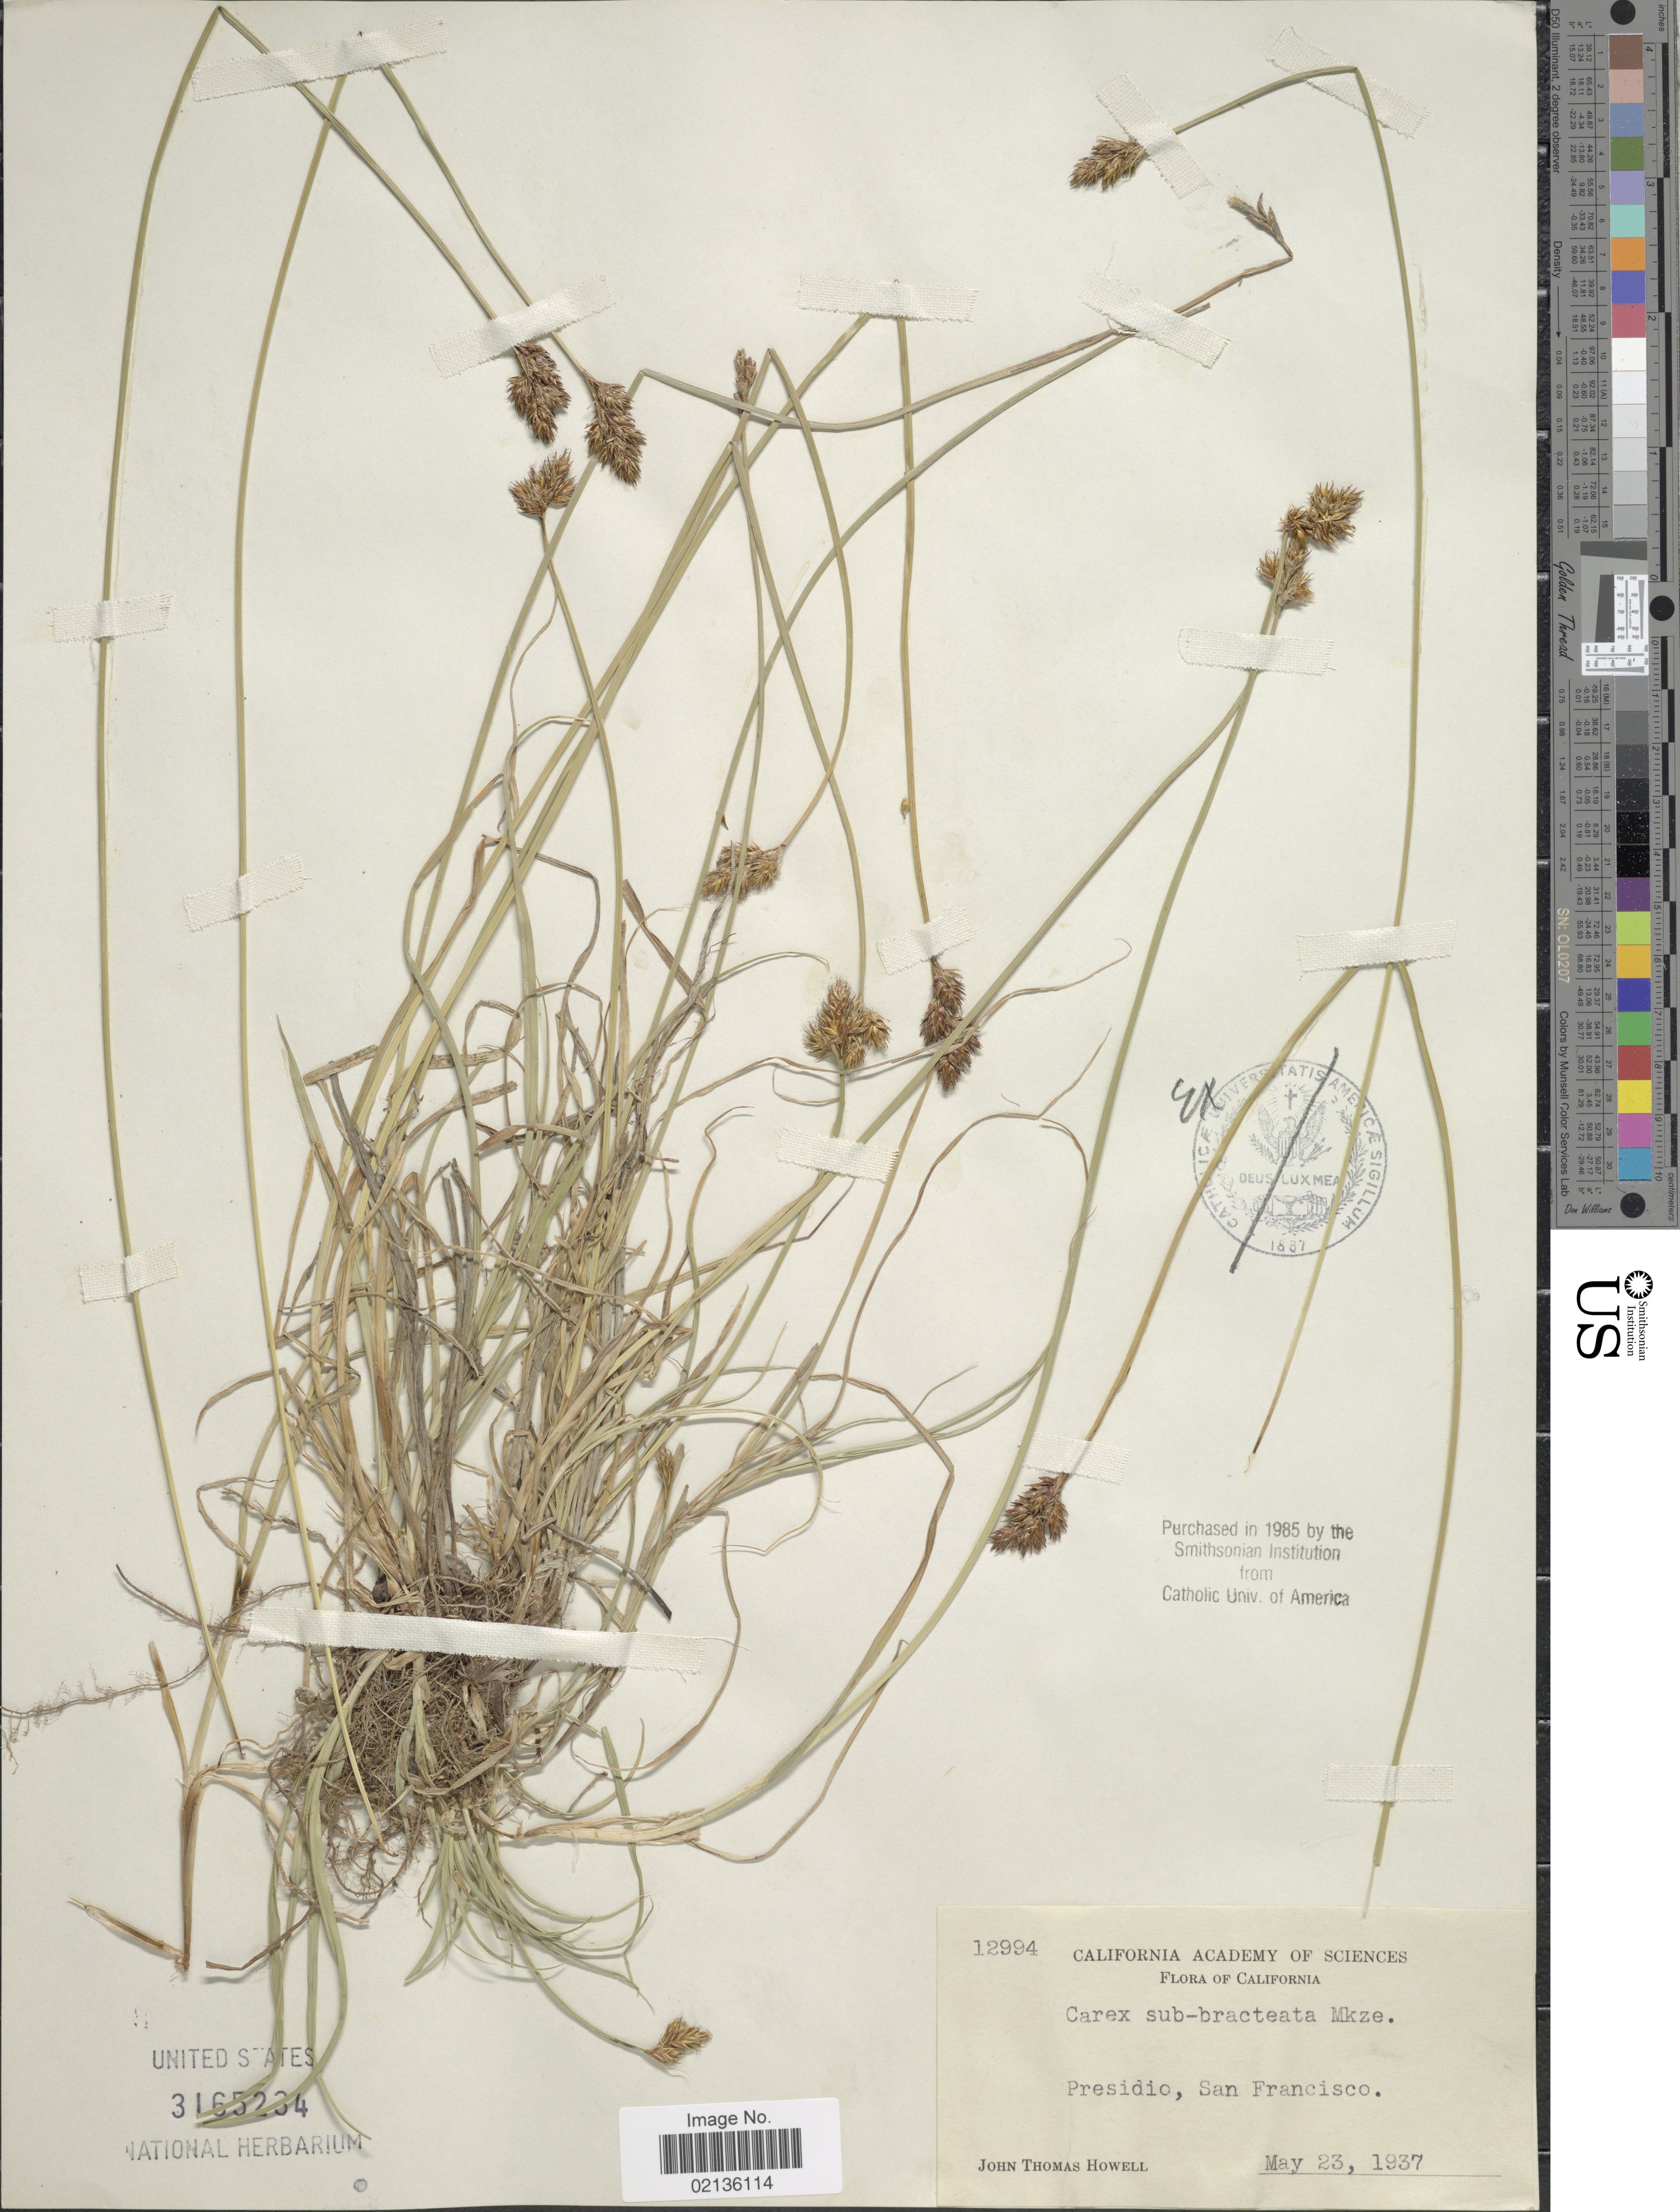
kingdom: Plantae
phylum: Tracheophyta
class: Liliopsida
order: Poales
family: Cyperaceae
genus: Carex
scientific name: Carex subbracteata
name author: Mack.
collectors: J. T. Howell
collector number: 12994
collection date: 1937-05-23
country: United States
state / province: California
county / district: San Francisco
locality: Presidio, San Francisco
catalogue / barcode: US 3165234